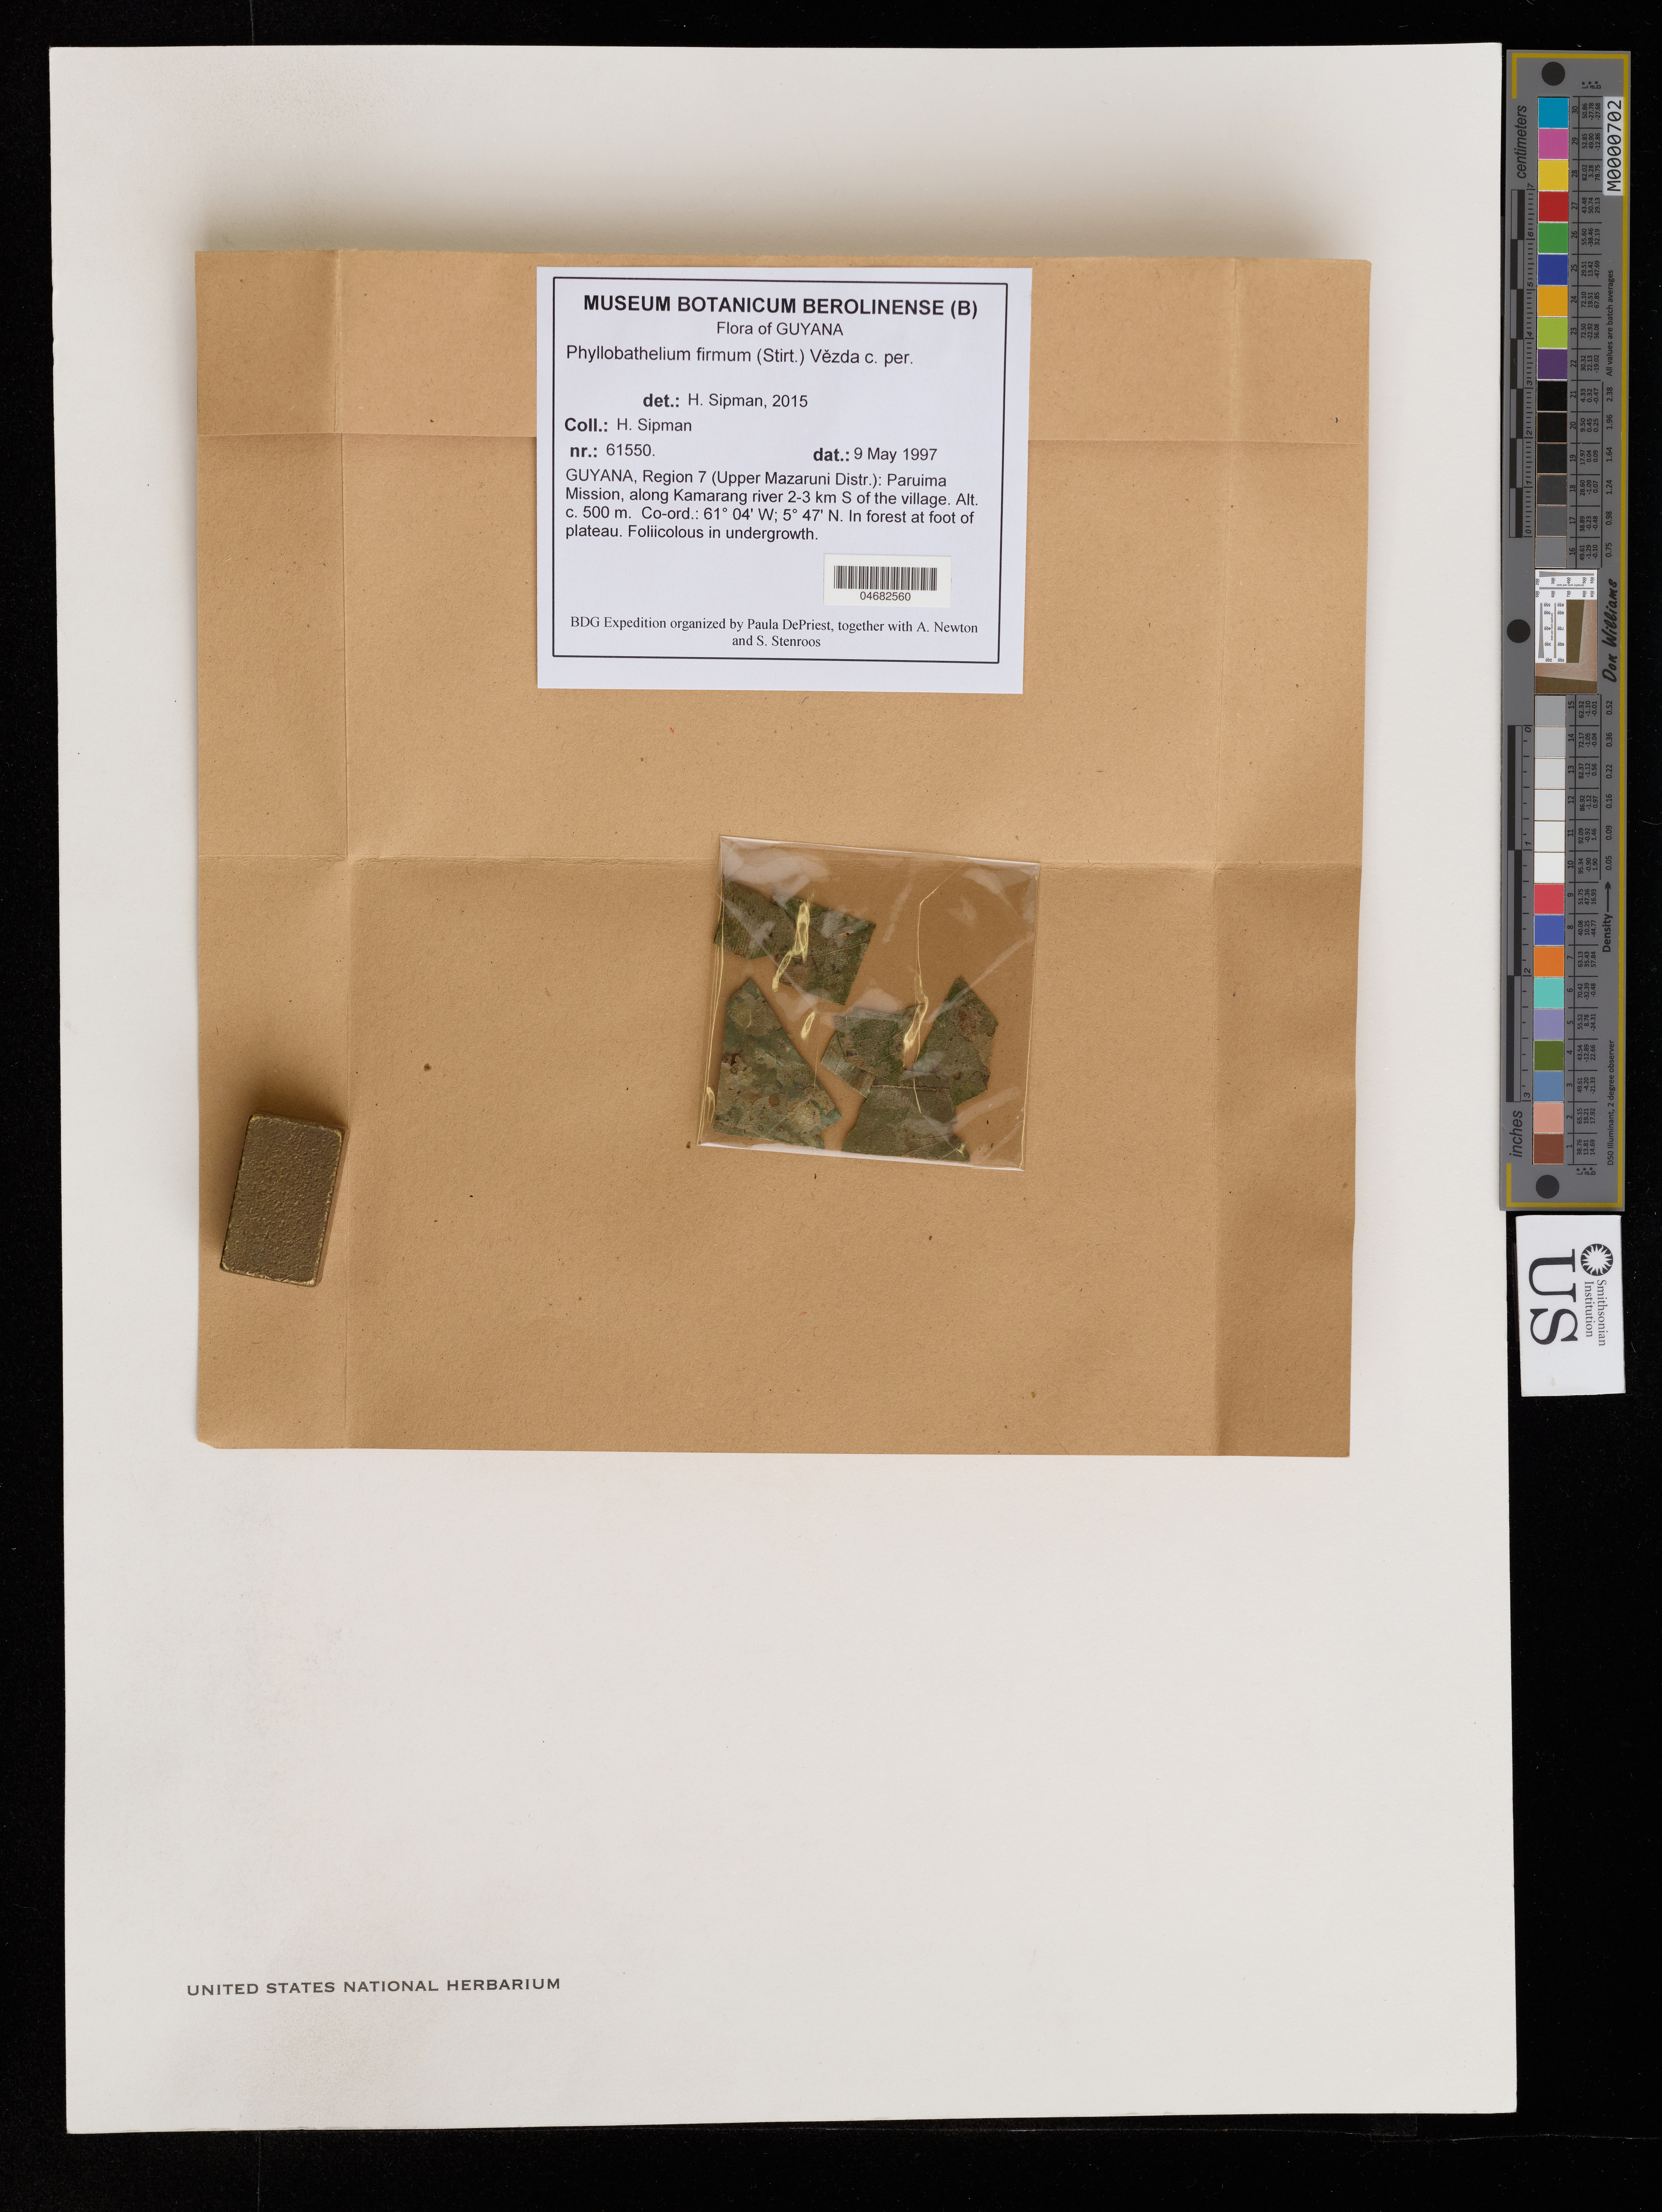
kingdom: Fungi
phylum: Ascomycota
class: Dothideomycetes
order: Strigulales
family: Strigulaceae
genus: Phyllobathelium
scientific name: Phyllobathelium firmum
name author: (Stirton) Vězda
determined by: Sipman, H.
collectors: H. Sipman et al.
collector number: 61550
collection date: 1997-05-09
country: Guyana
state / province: Mazaruni-Potaro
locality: Upper Mazaruni Distr. Paruima Mission, along Kamarang River 2-3 km S of the village.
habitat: In forest at foot of plateau. Foliicolous in undergrowth.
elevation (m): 500